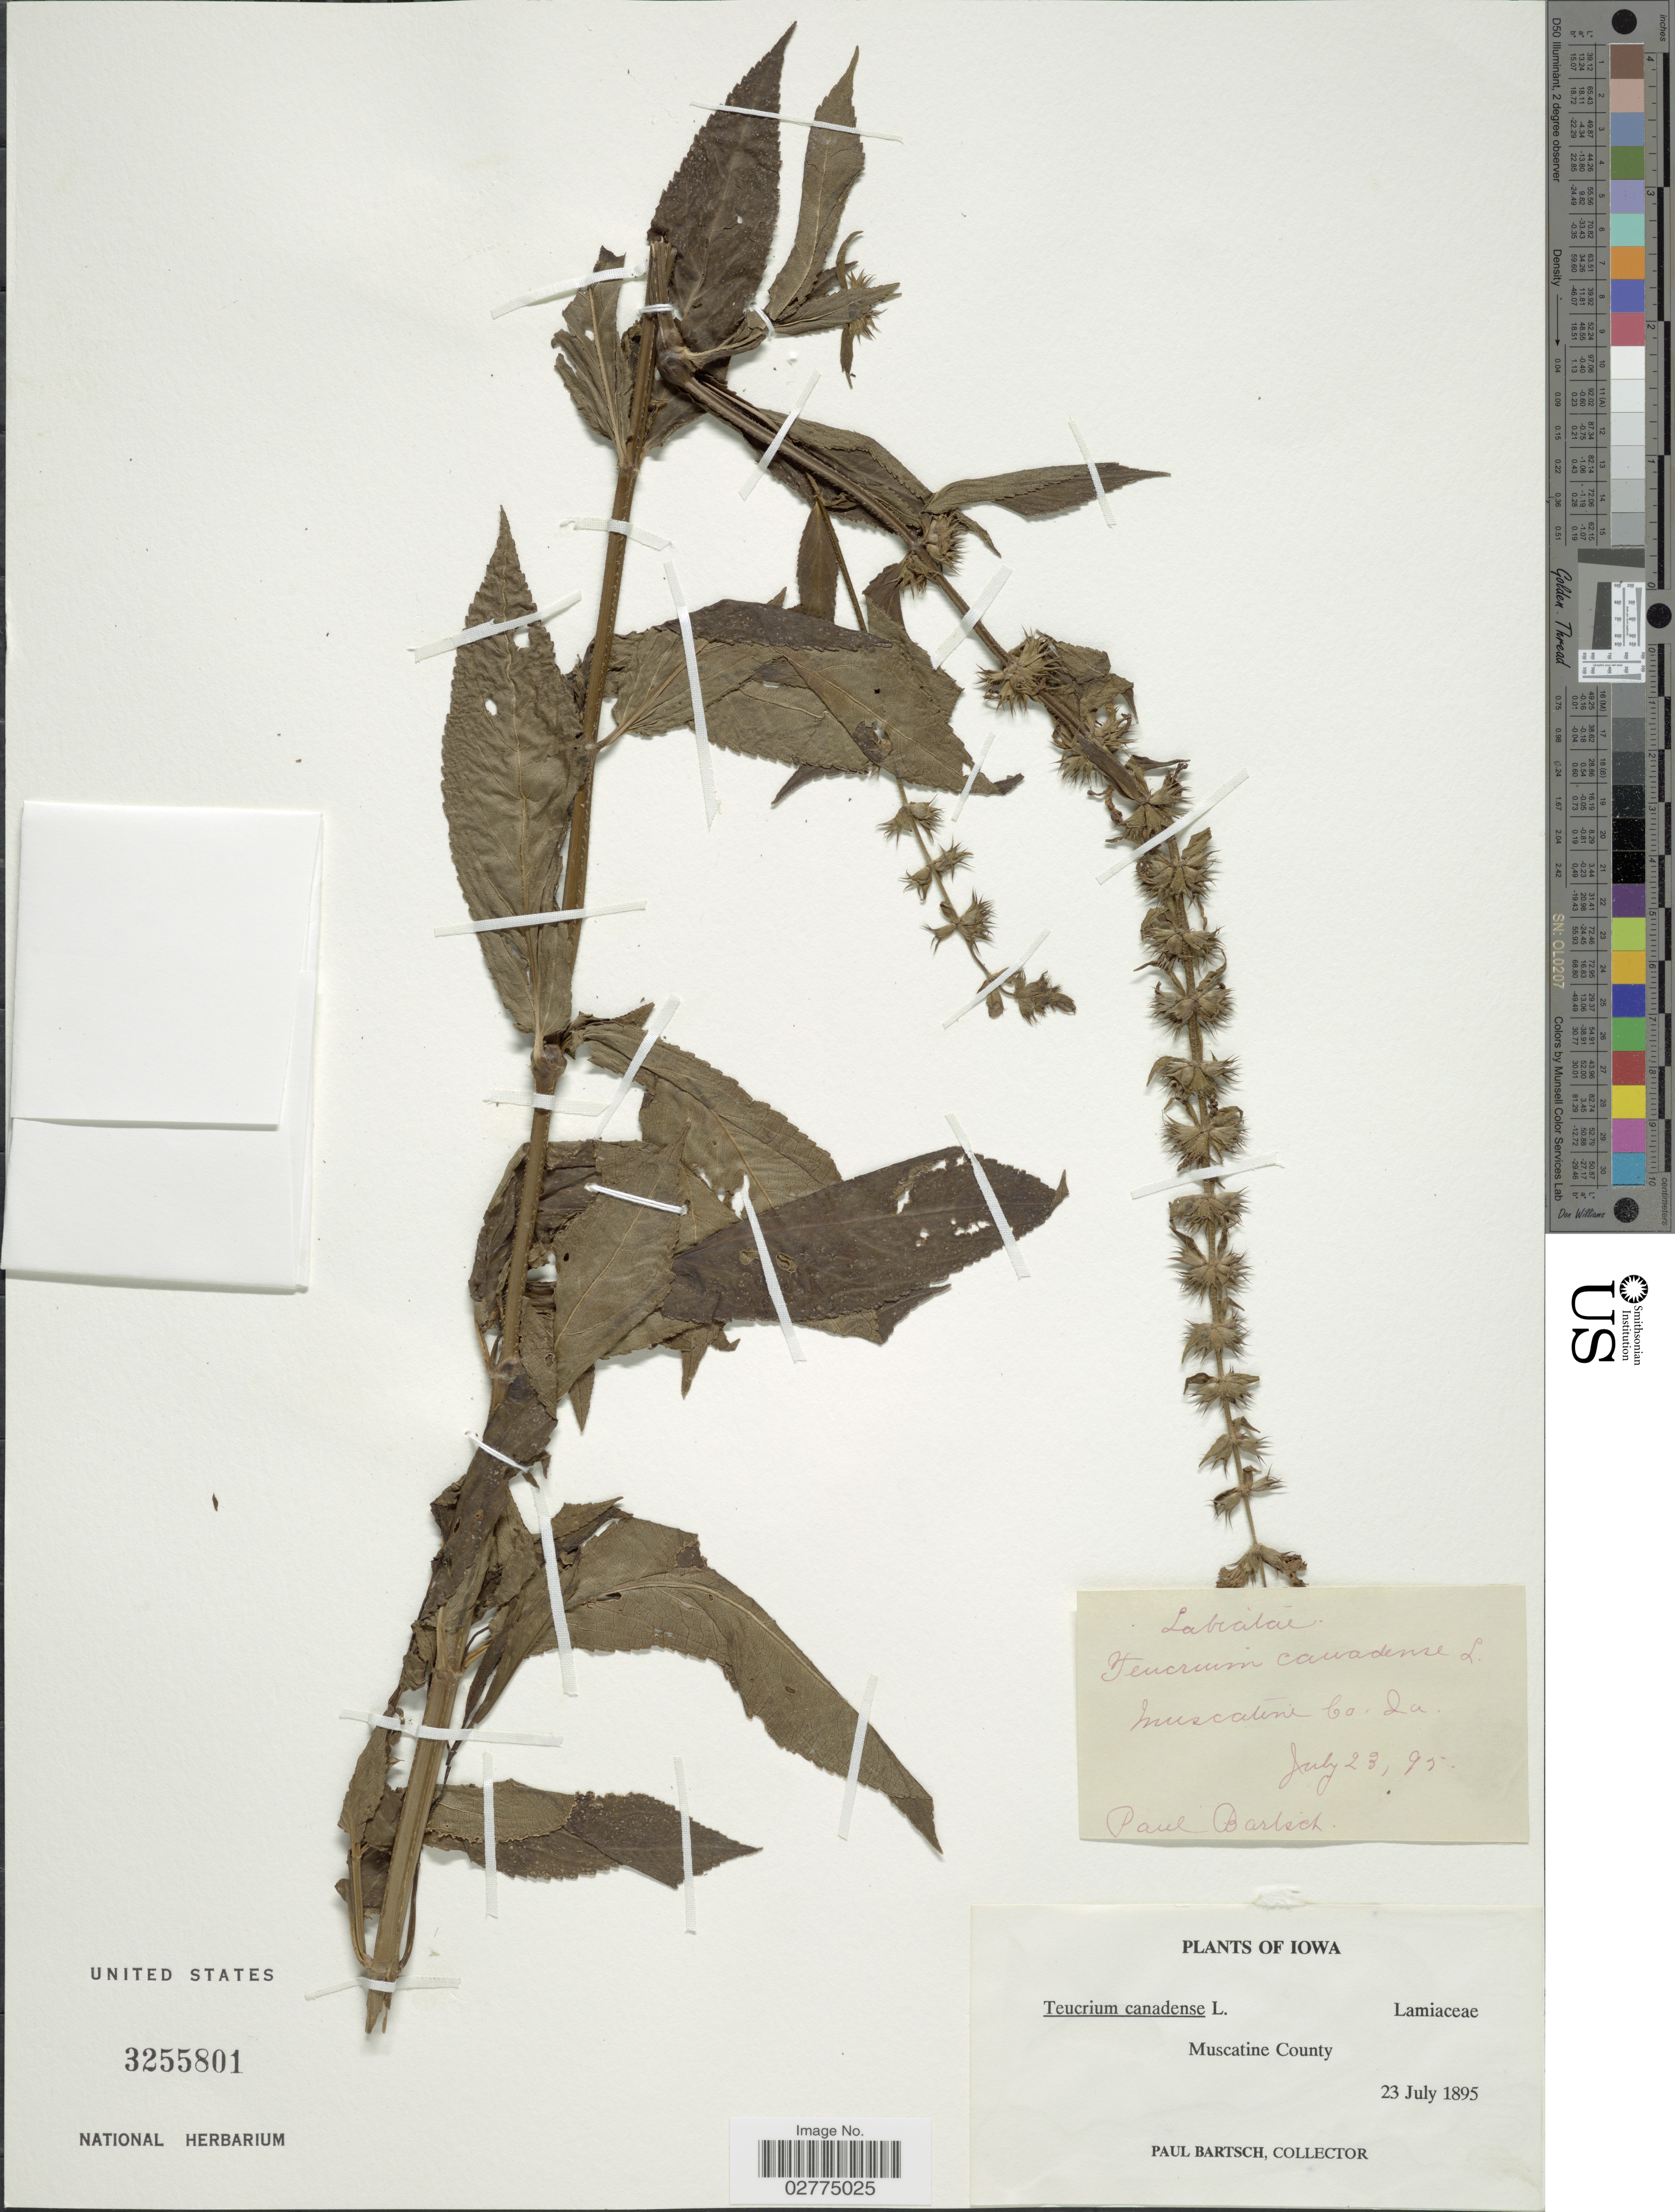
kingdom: Plantae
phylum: Tracheophyta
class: Magnoliopsida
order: Lamiales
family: Lamiaceae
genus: Teucrium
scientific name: Teucrium canadense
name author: L.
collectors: P. Bartsch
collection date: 1895-07-23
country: United States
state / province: Iowa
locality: Muscatine County.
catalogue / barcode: US 3255801